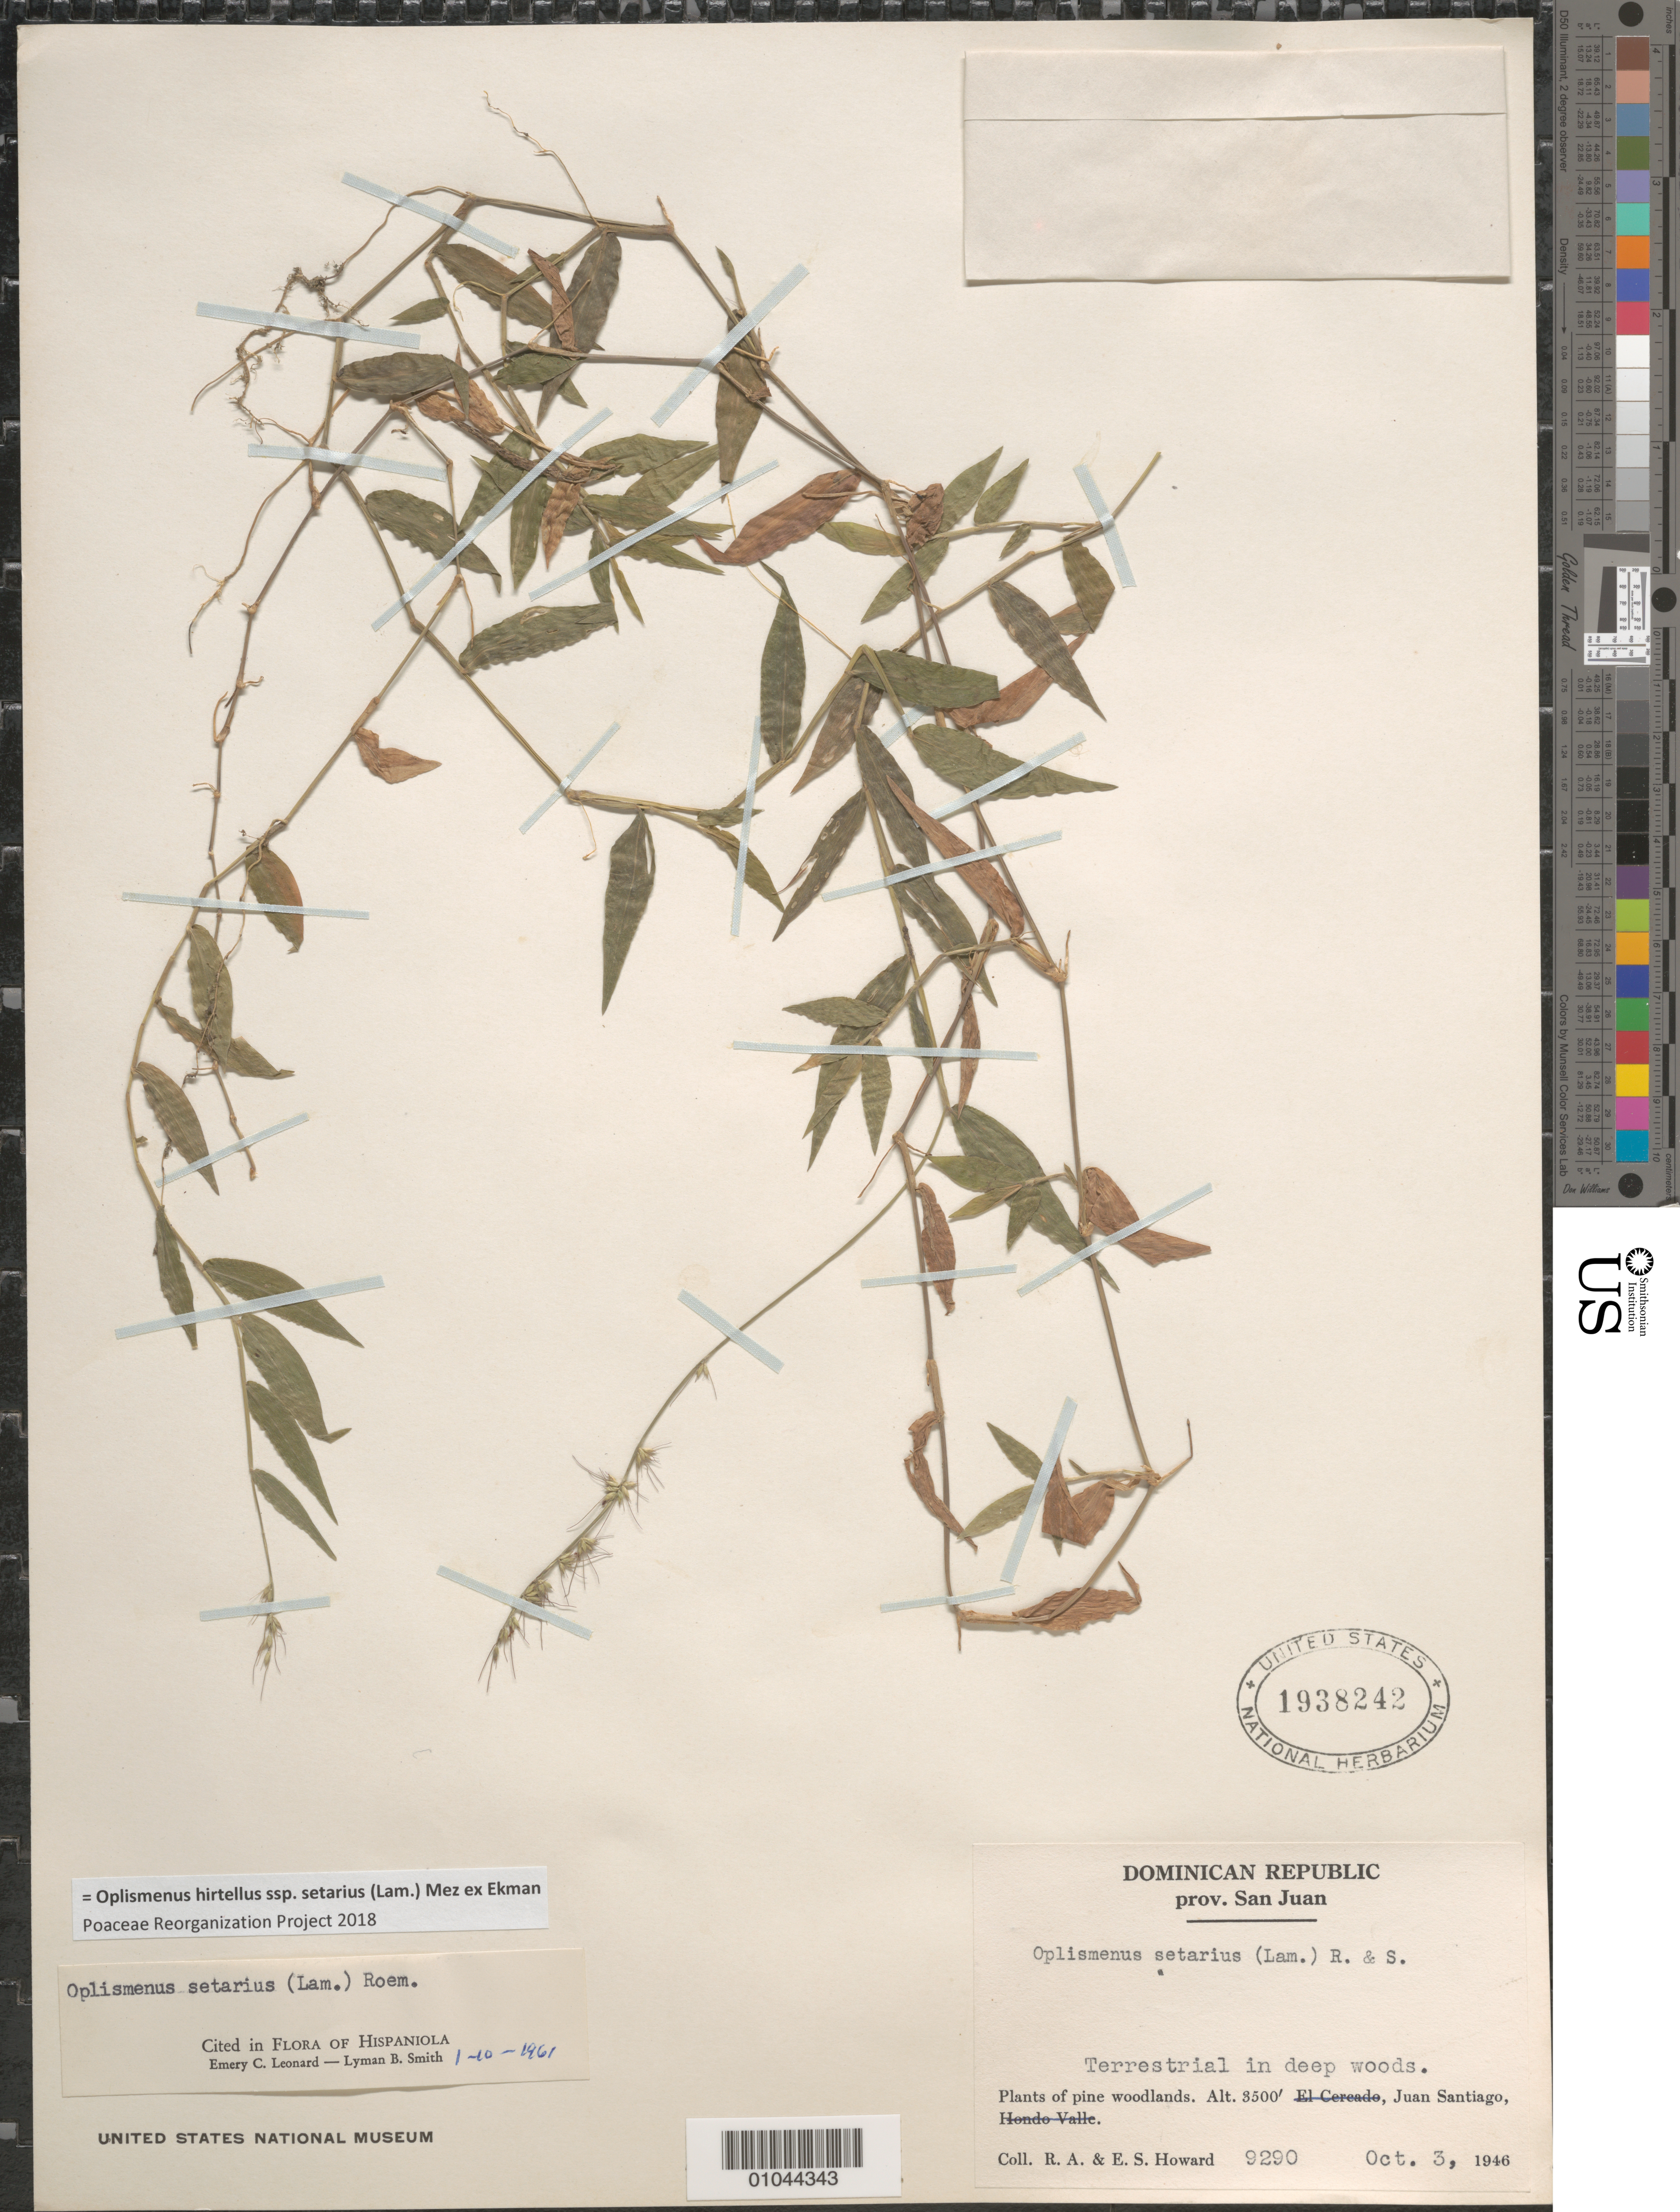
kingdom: Plantae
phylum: Tracheophyta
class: Liliopsida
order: Poales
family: Poaceae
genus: Oplismenus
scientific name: Oplismenus hirtellus subsp. setarius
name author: (Lam.) Mez ex Ekman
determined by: Poaceae Reorganization Project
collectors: E. S. Howard & R. A. Howard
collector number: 9290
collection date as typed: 03 Oct 1946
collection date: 1946-10-03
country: Dominican Republic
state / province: San Juan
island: Hispaniola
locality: Juan Santiago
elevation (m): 1067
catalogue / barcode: US 1938242